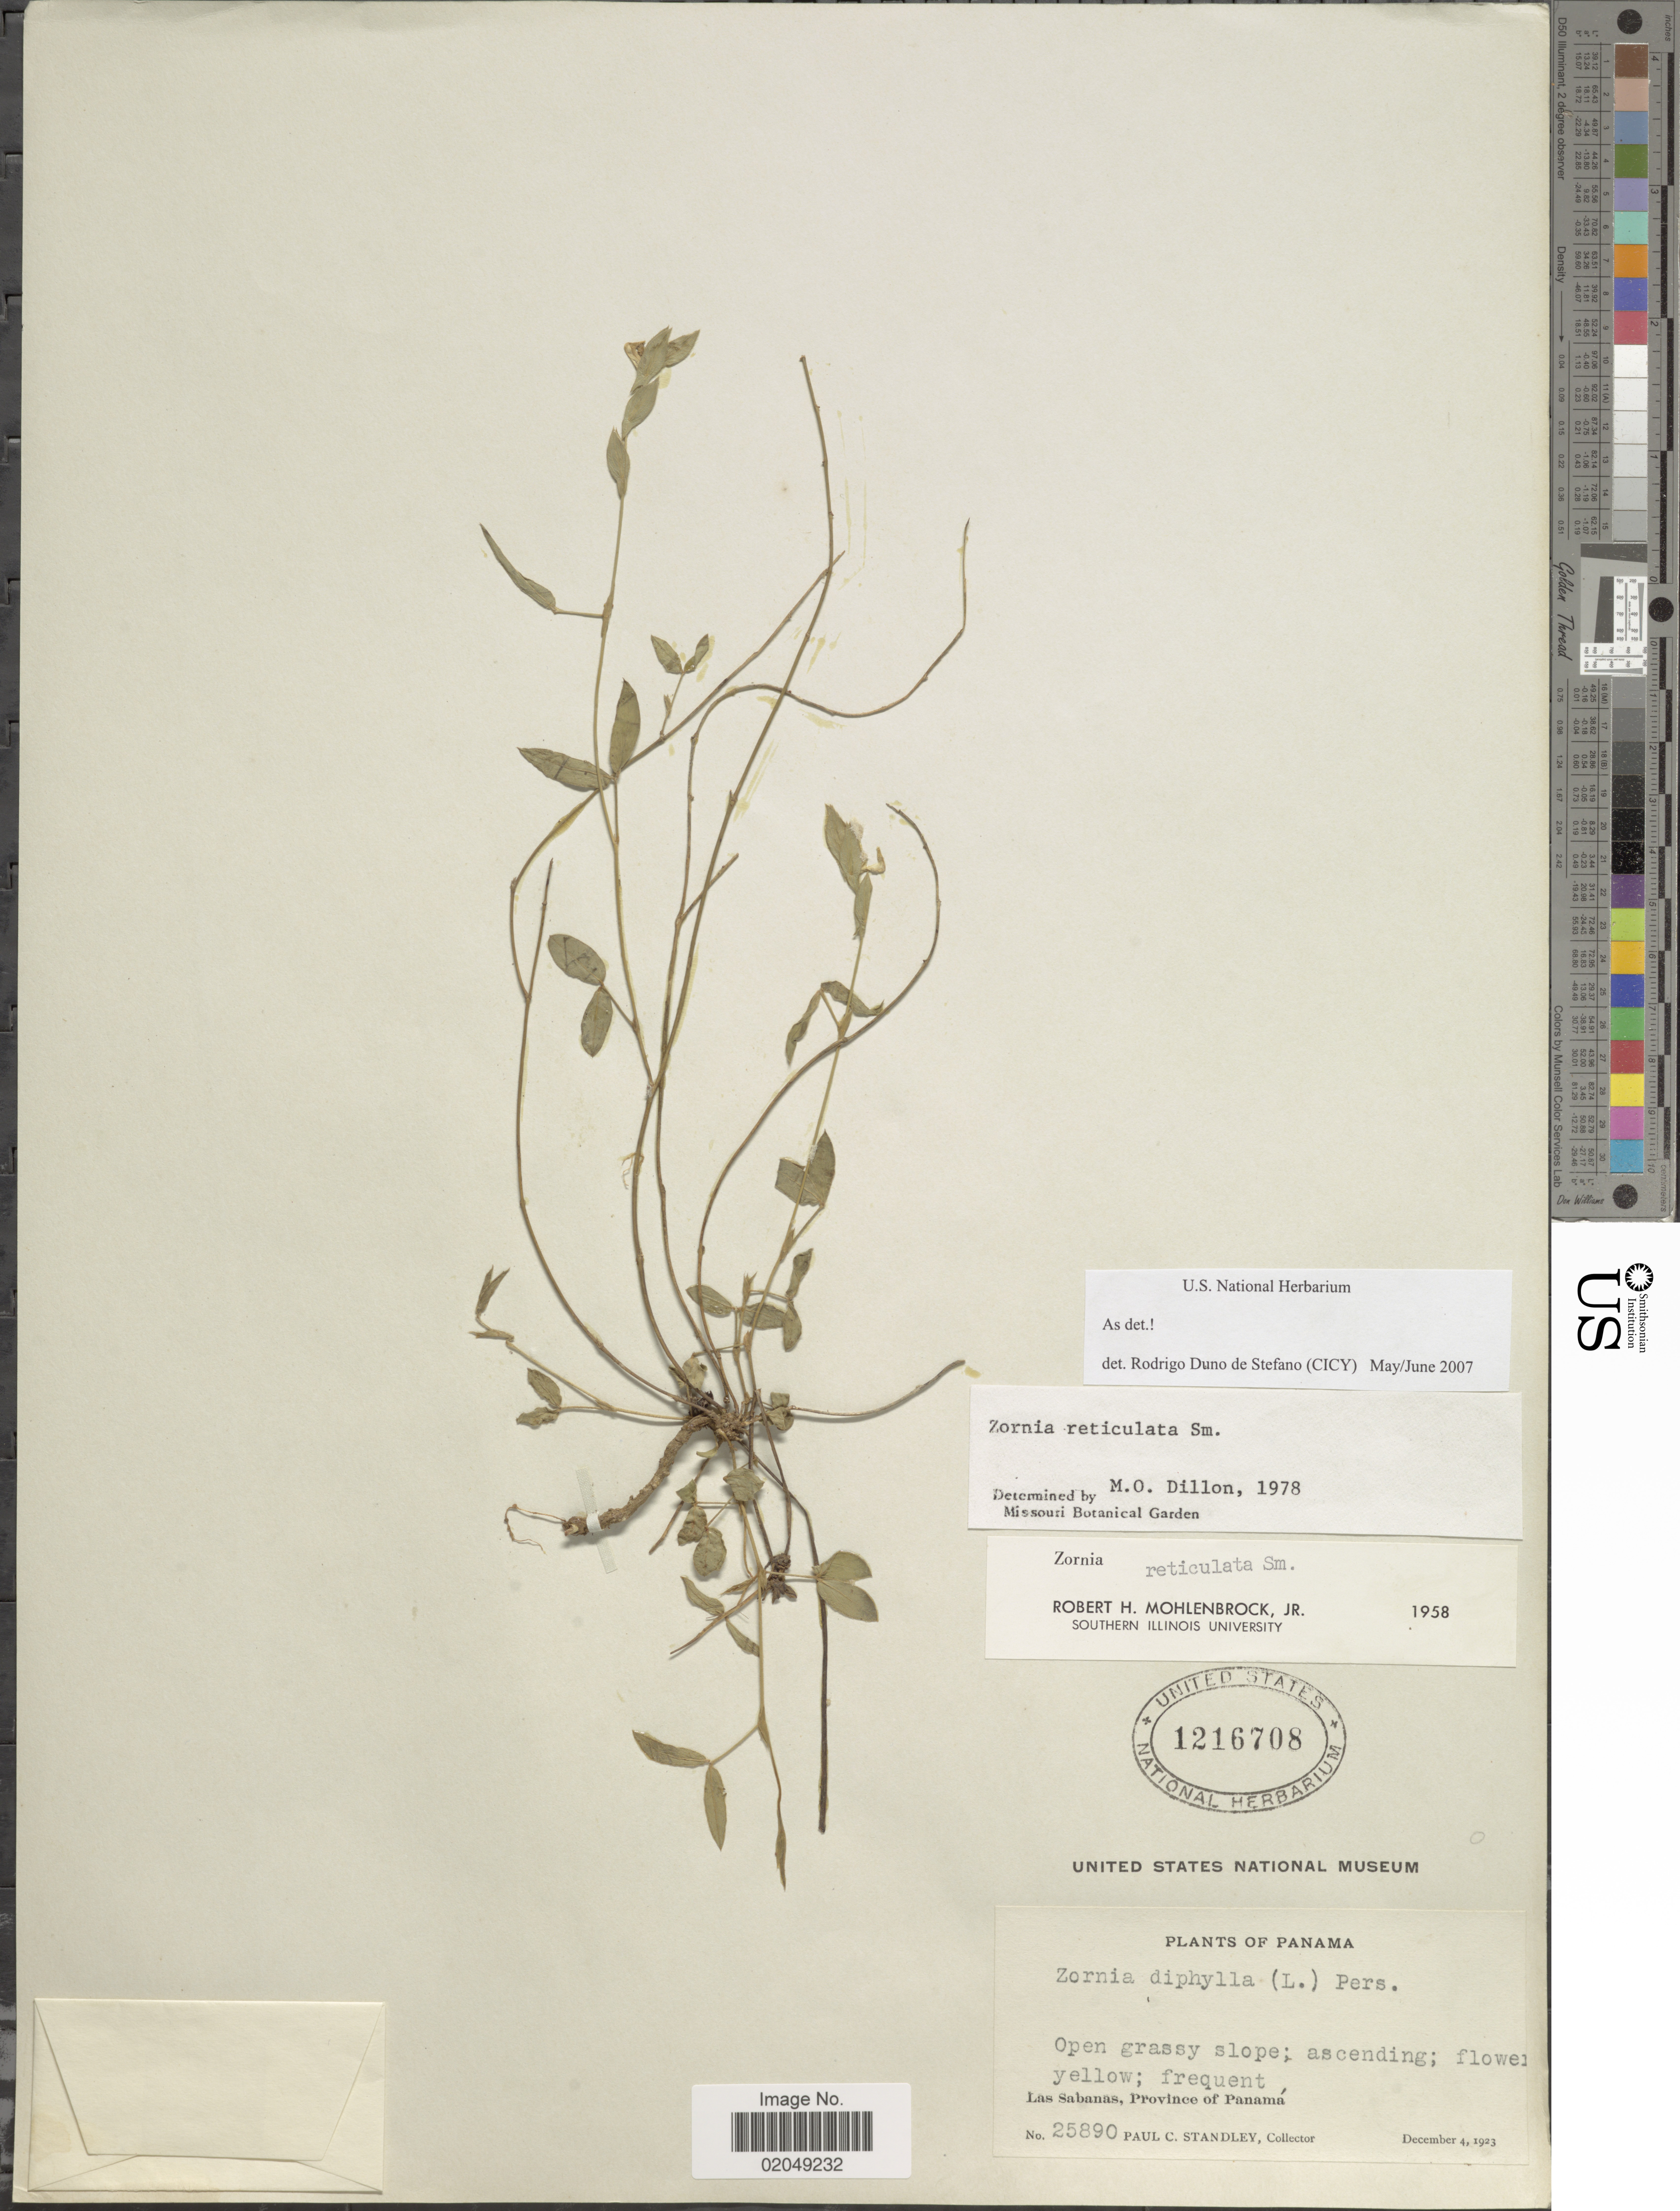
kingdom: Plantae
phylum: Tracheophyta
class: Magnoliopsida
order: Fabales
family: Fabaceae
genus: Zornia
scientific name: Zornia reticulata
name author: Sm.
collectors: P. C. Standley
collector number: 25890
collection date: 1923-12-04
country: Panama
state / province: Panamá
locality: Open grassy slope; Las Sabanas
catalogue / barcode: US 1216708